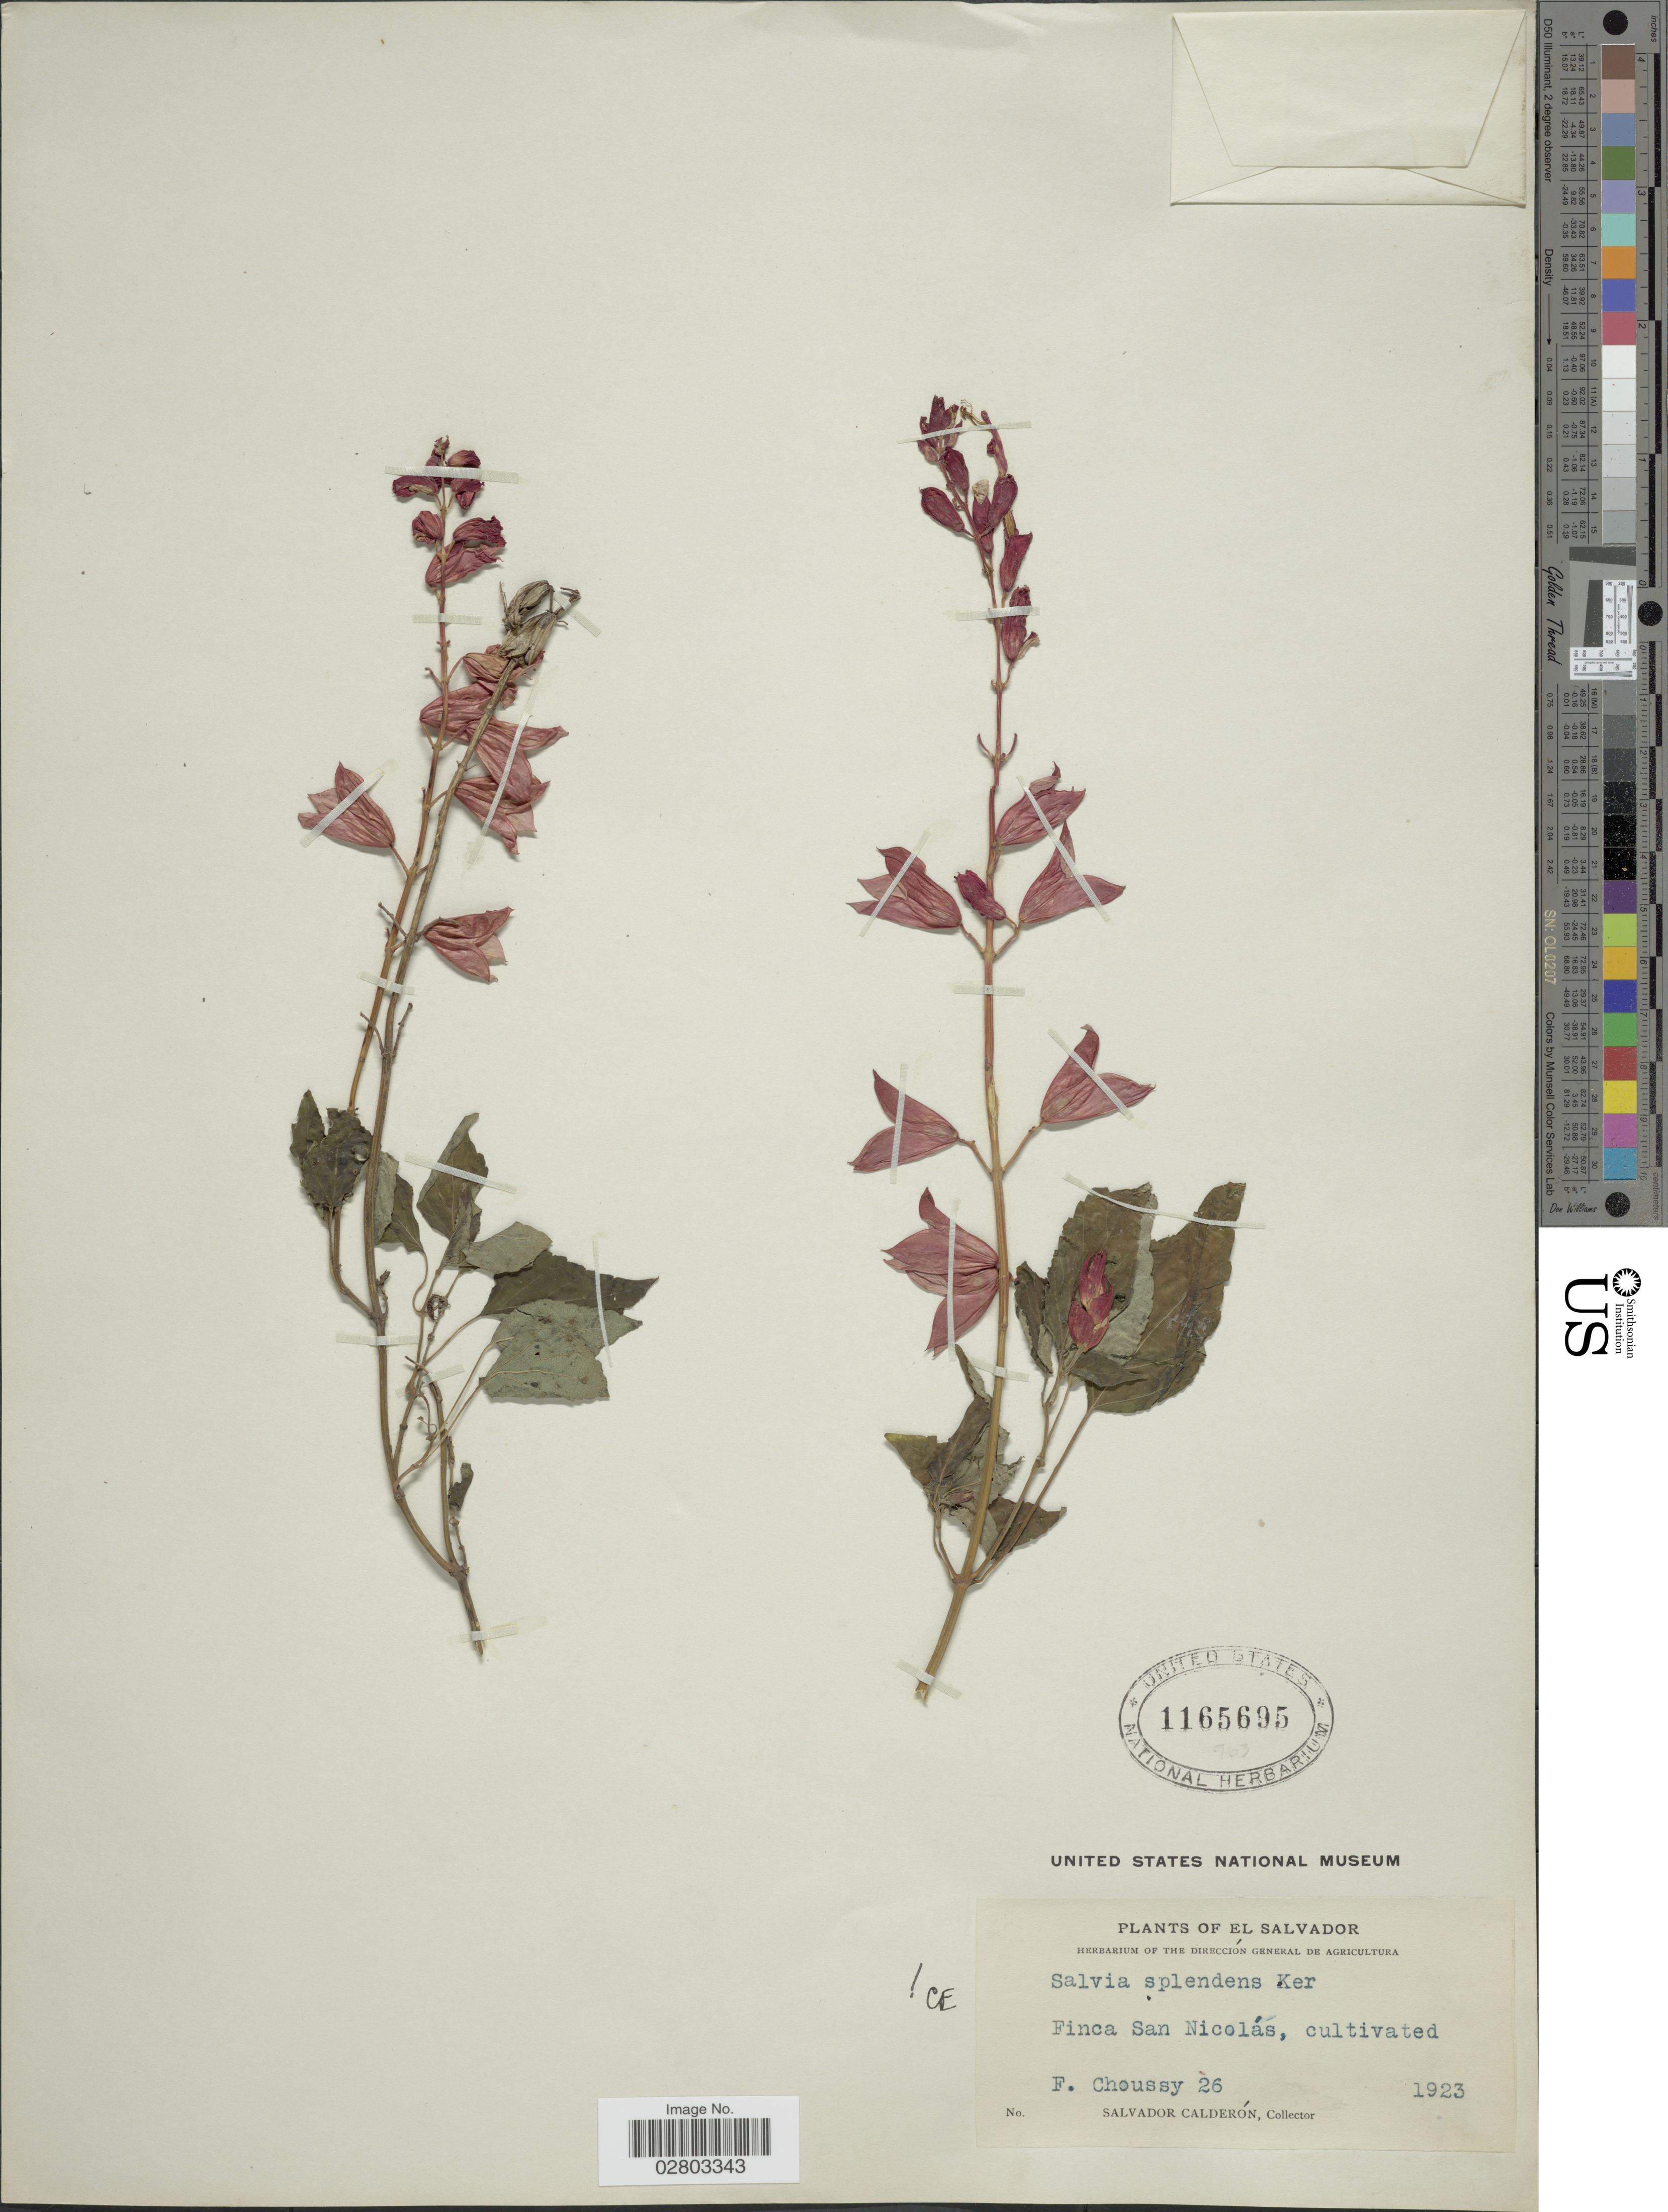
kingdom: Plantae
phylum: Tracheophyta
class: Magnoliopsida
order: Lamiales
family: Lamiaceae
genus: Salvia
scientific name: Salvia splendens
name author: Sellow ex Nees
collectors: F. Choussy & S. Calderón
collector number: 26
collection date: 1923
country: El Salvador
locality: Finca San Nicolás.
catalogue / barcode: US 1165695